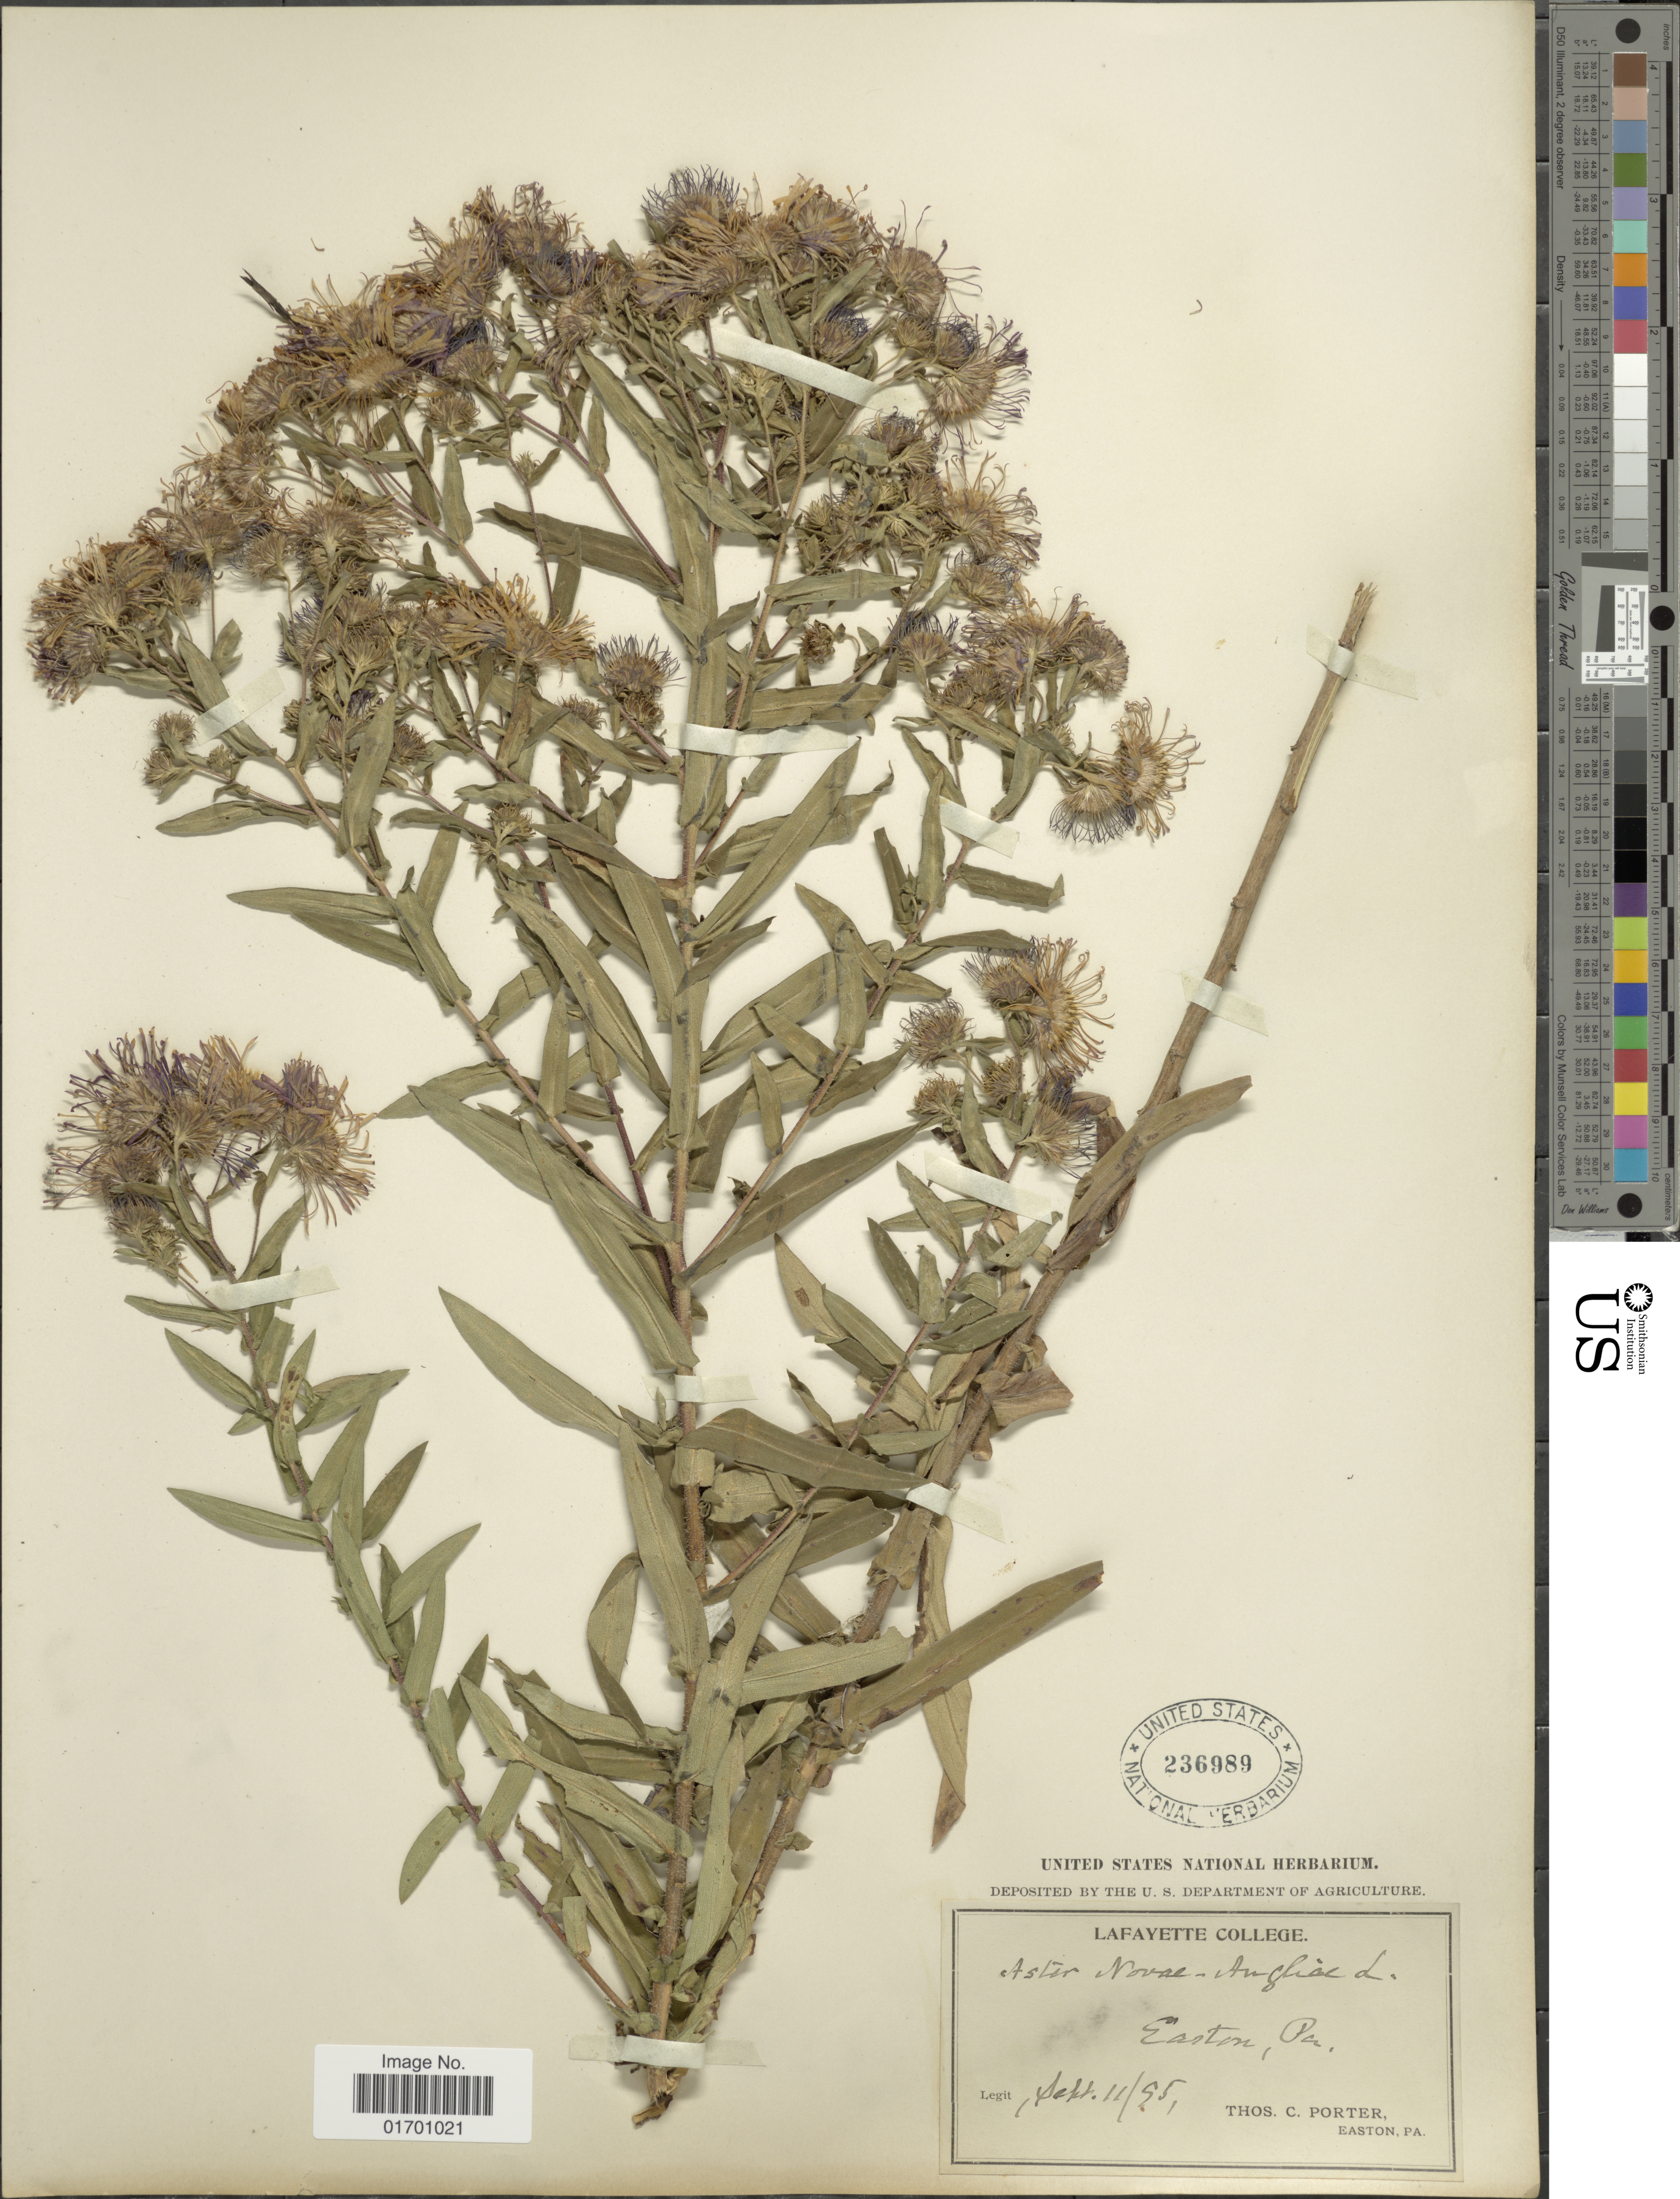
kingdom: Plantae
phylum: Tracheophyta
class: Magnoliopsida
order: Asterales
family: Asteraceae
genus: Symphyotrichum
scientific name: Symphyotrichum novae-angliae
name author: (L.) G.L. Nesom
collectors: T. C. Porter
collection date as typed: Transcribed d/m/y: 11/9/55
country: United States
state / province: Pennsylvania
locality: Easton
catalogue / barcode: US 236989